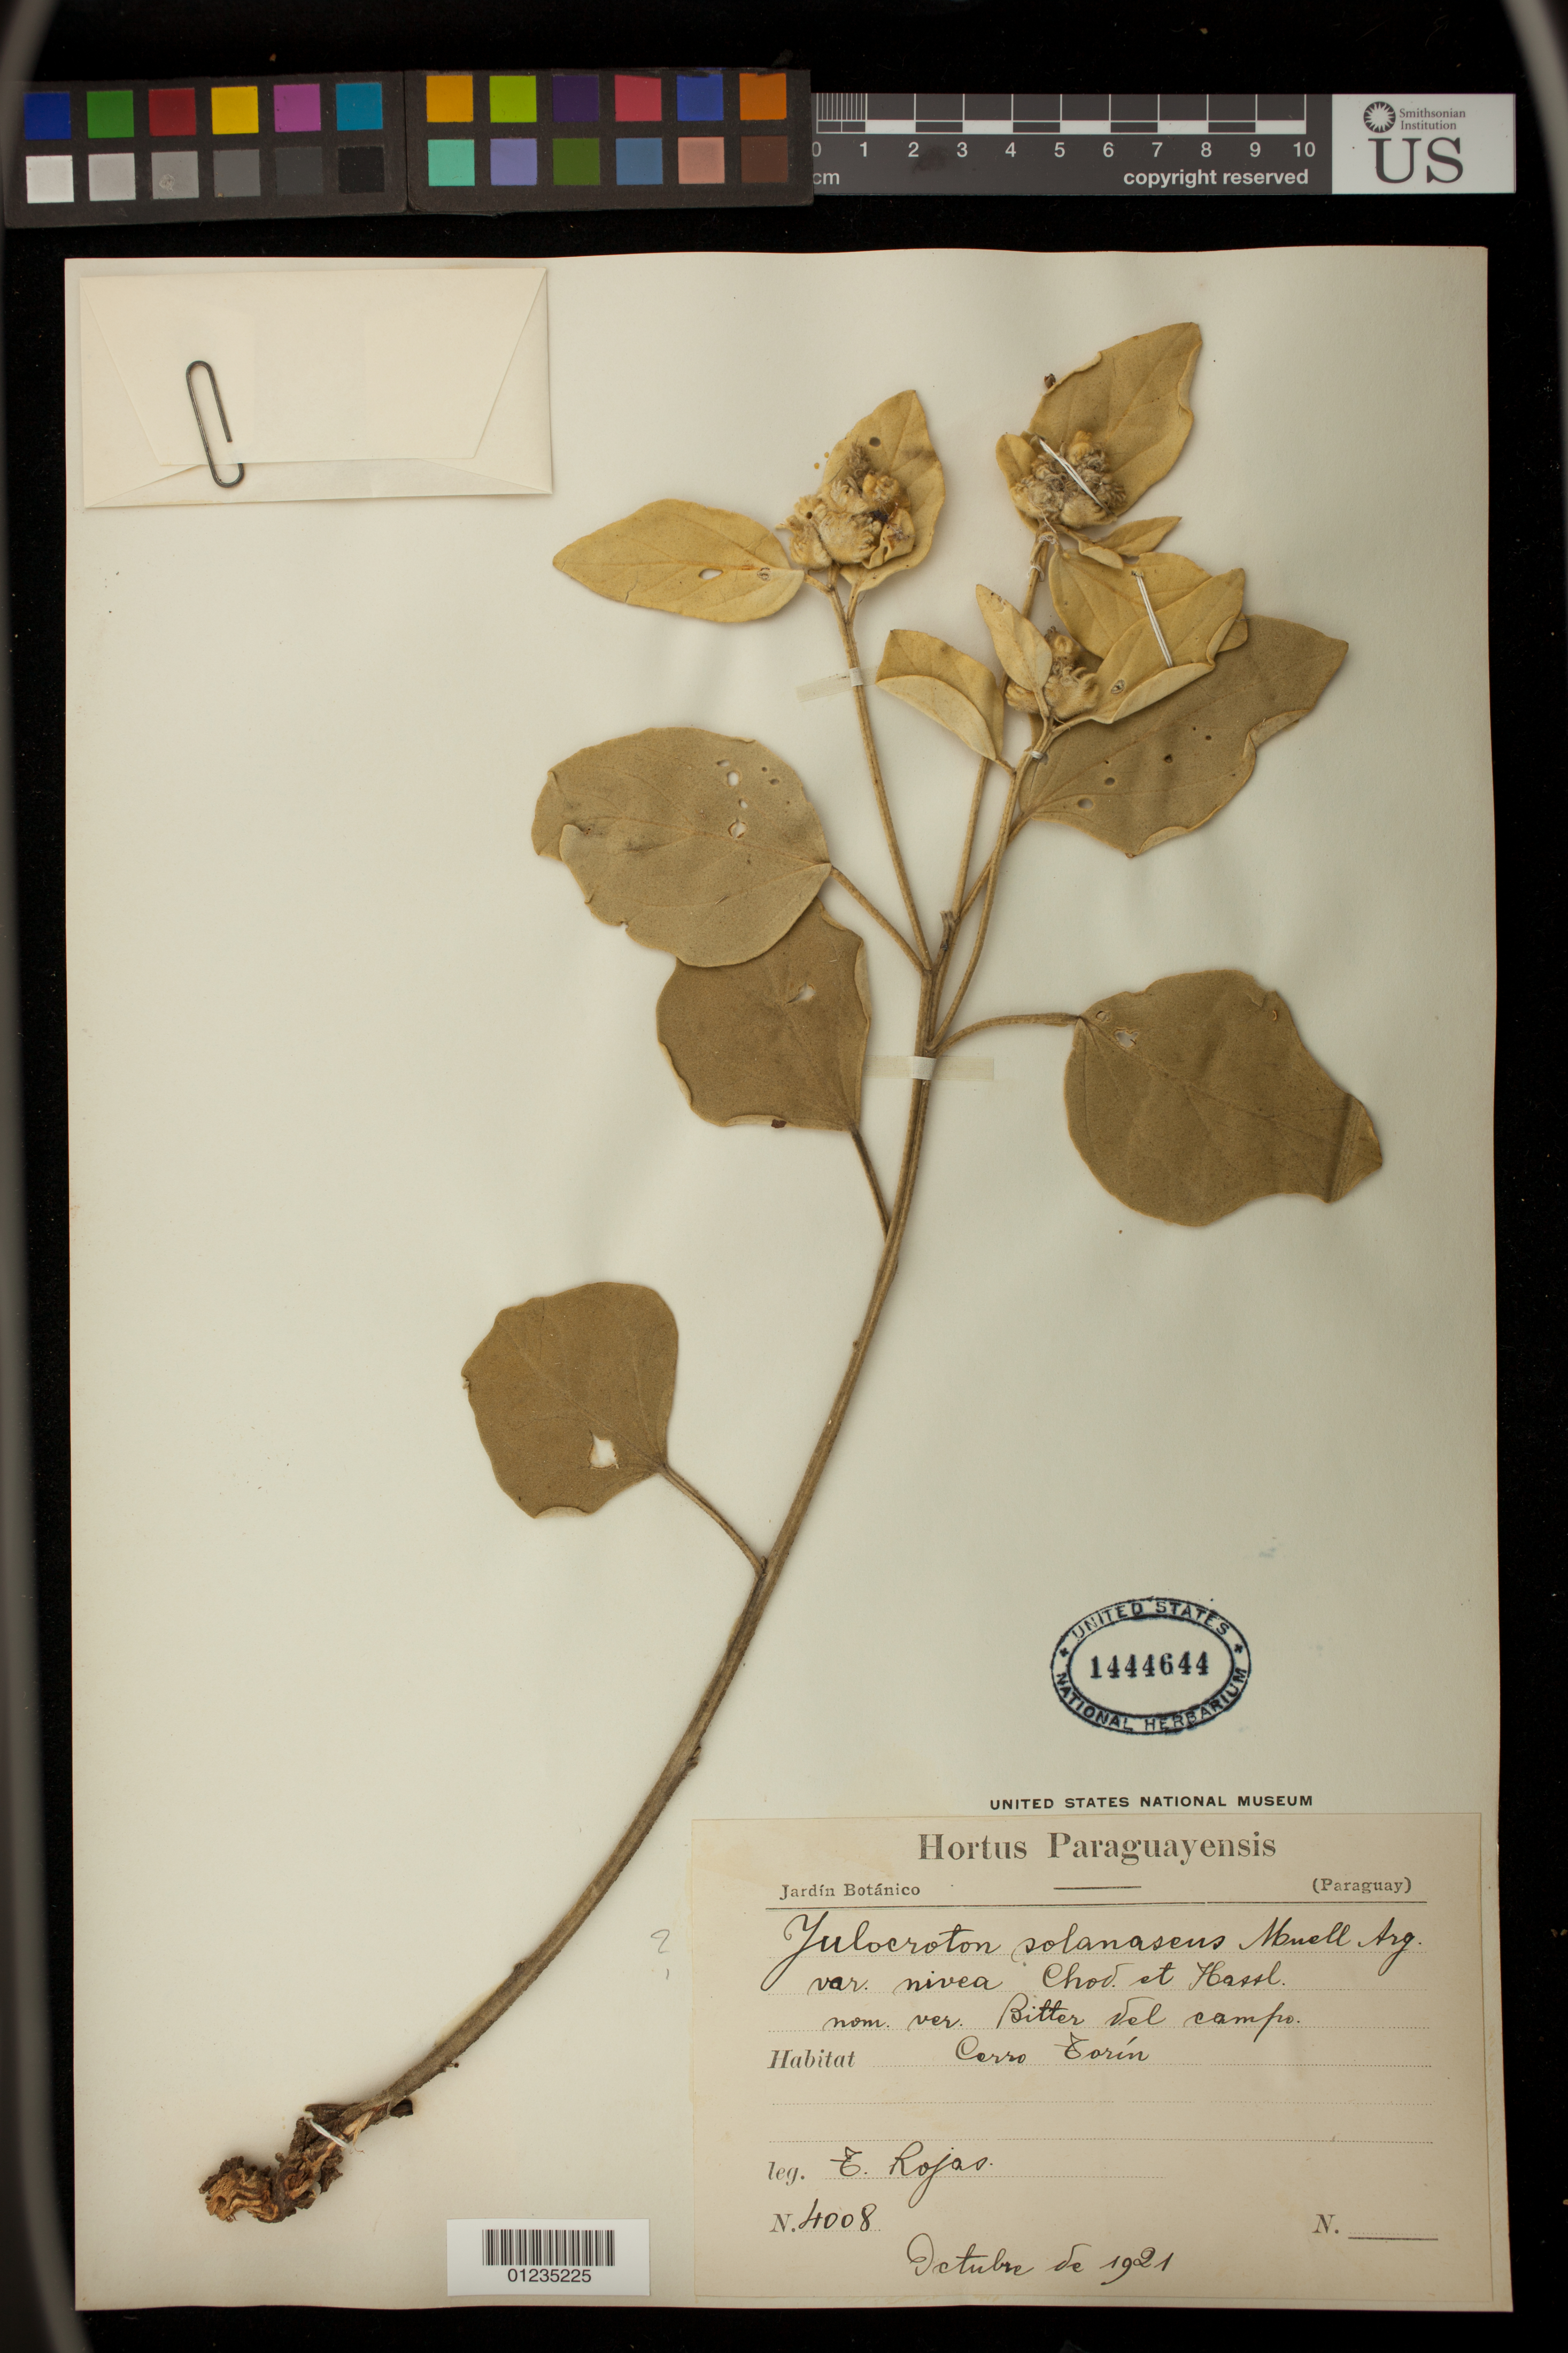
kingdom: Plantae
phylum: Tracheophyta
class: Magnoliopsida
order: Malpighiales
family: Euphorbiaceae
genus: Julocroton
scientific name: Julocroton solanaceus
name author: (Müll. Arg.) Müll. Arg.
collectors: C. Rojas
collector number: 4008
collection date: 1921-10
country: Paraguay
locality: Cerro Corin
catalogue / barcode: US 1444644